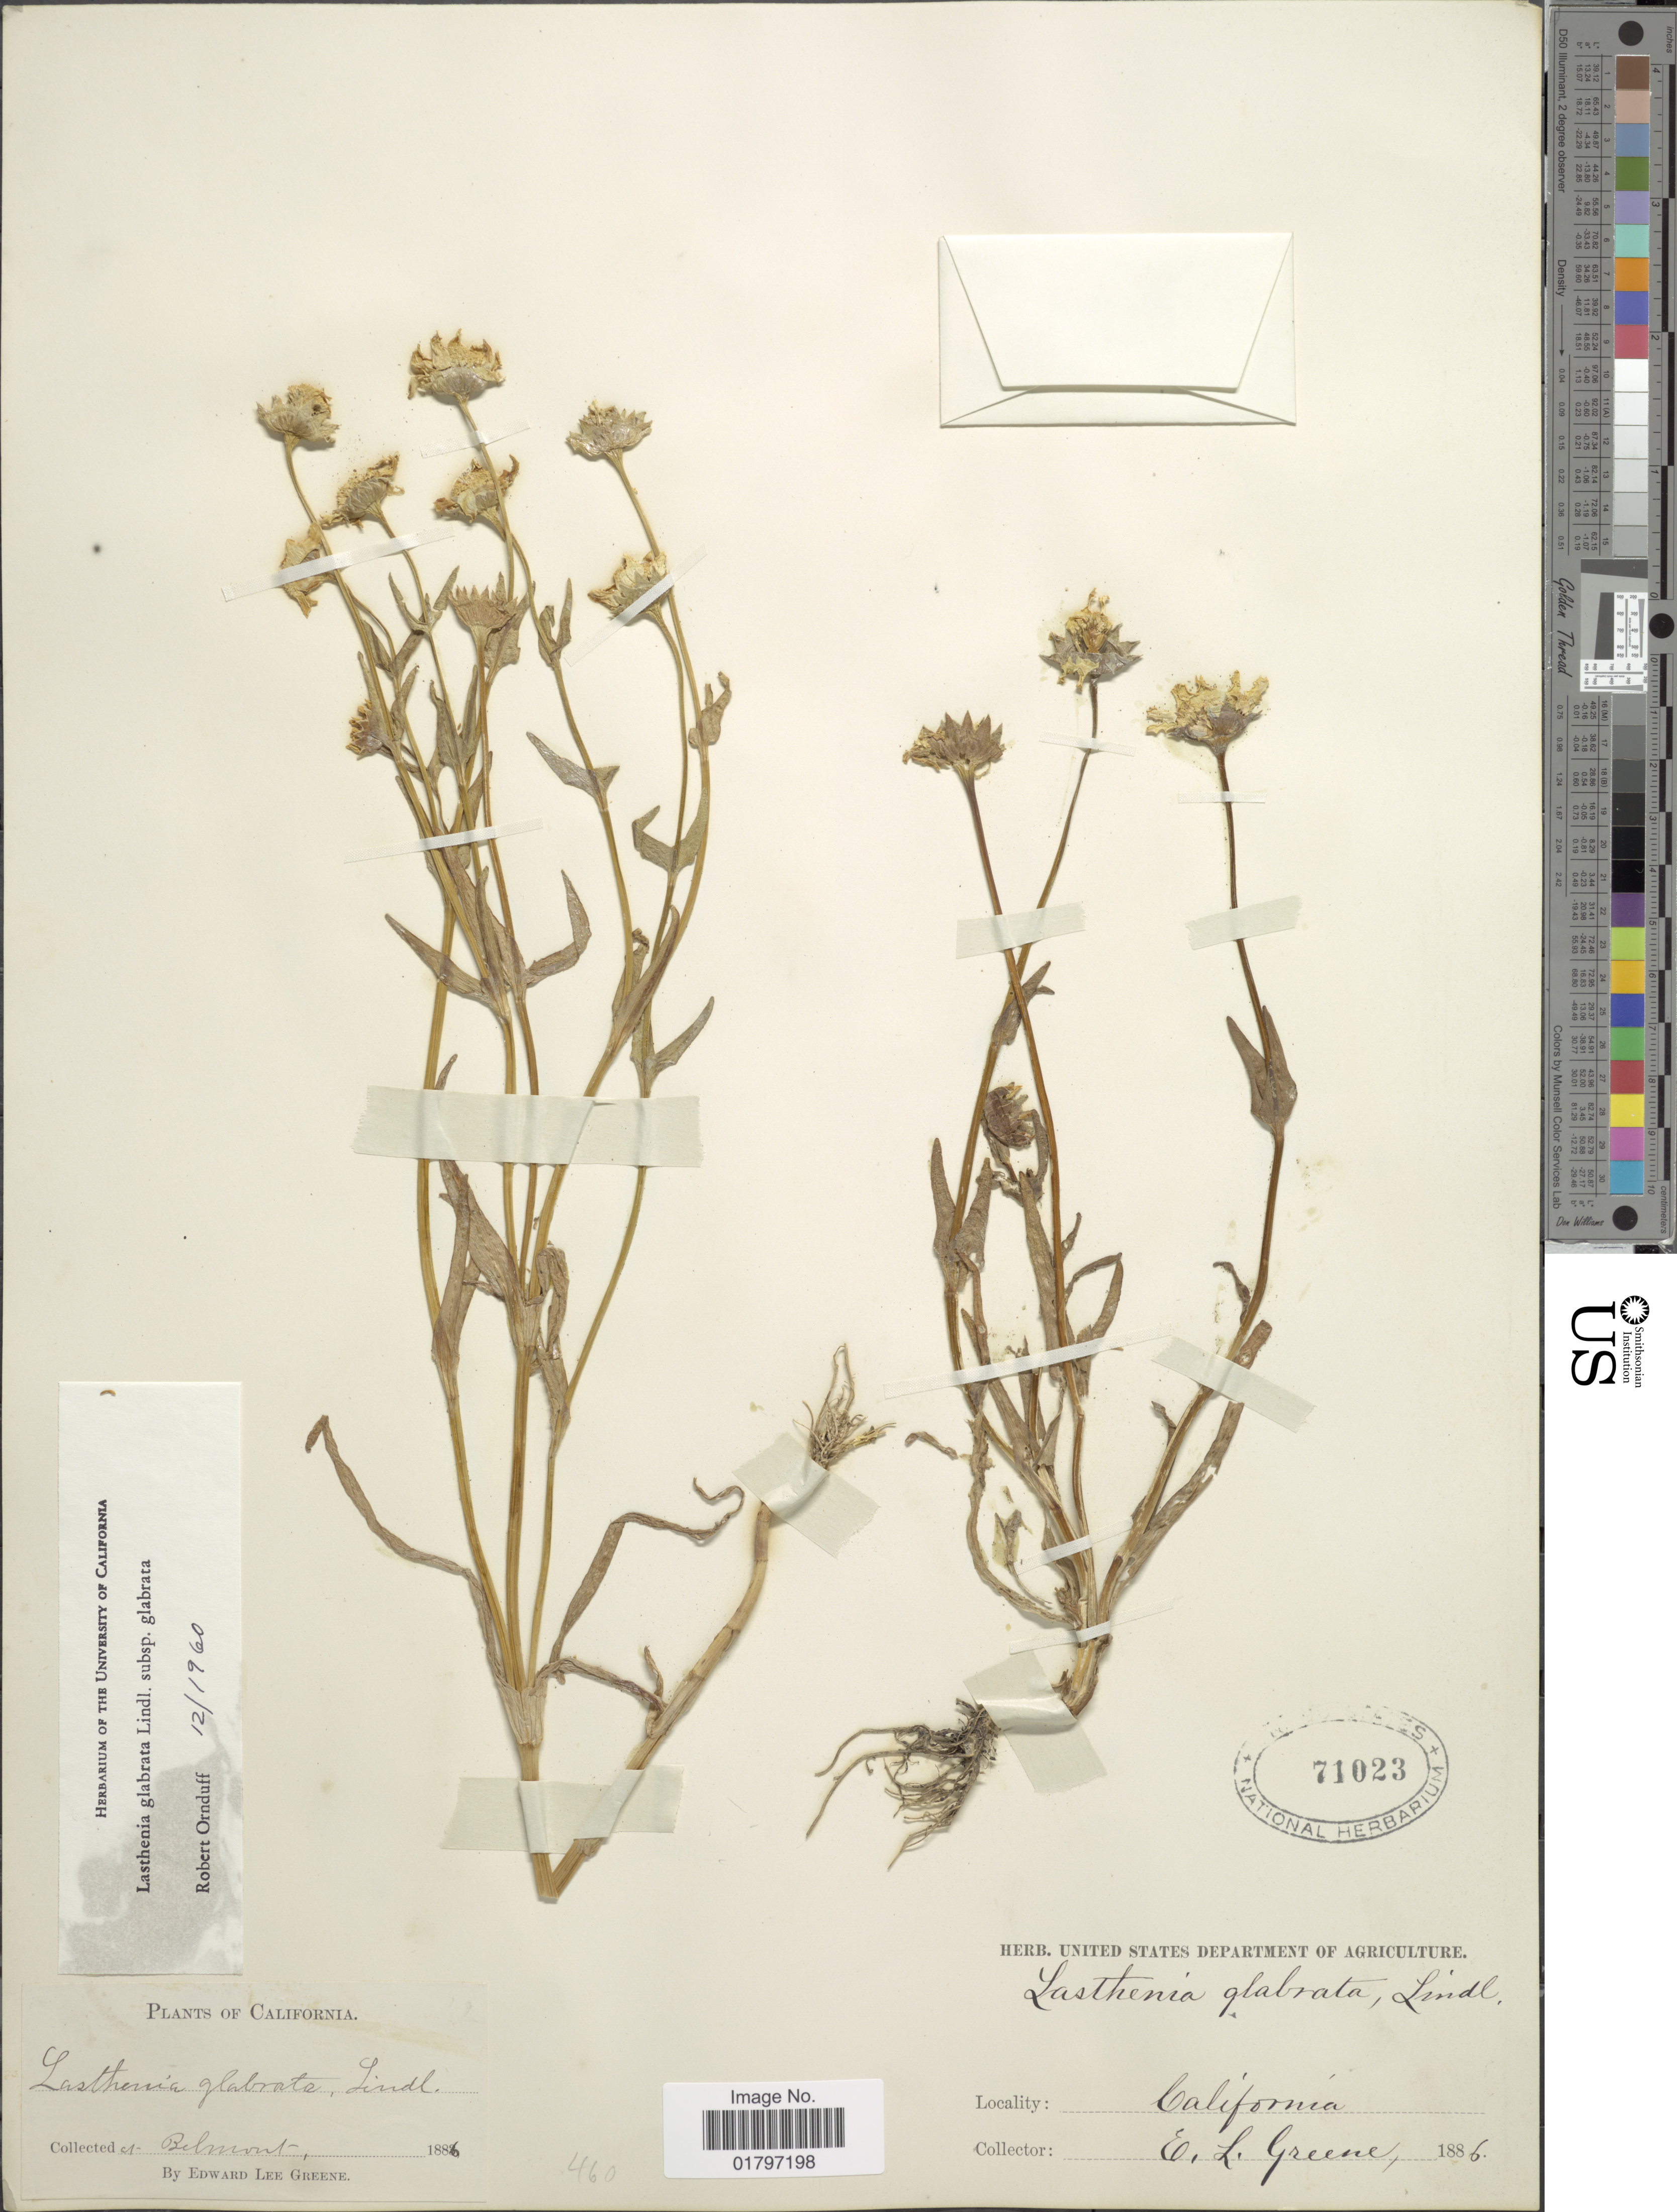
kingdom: Plantae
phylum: Tracheophyta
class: Magnoliopsida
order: Asterales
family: Asteraceae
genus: Lasthenia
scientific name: Lasthenia glabrata subsp. glabrata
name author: Lindl.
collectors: E. L. Greene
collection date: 1886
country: United States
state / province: California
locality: Belmont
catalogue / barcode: US 71023